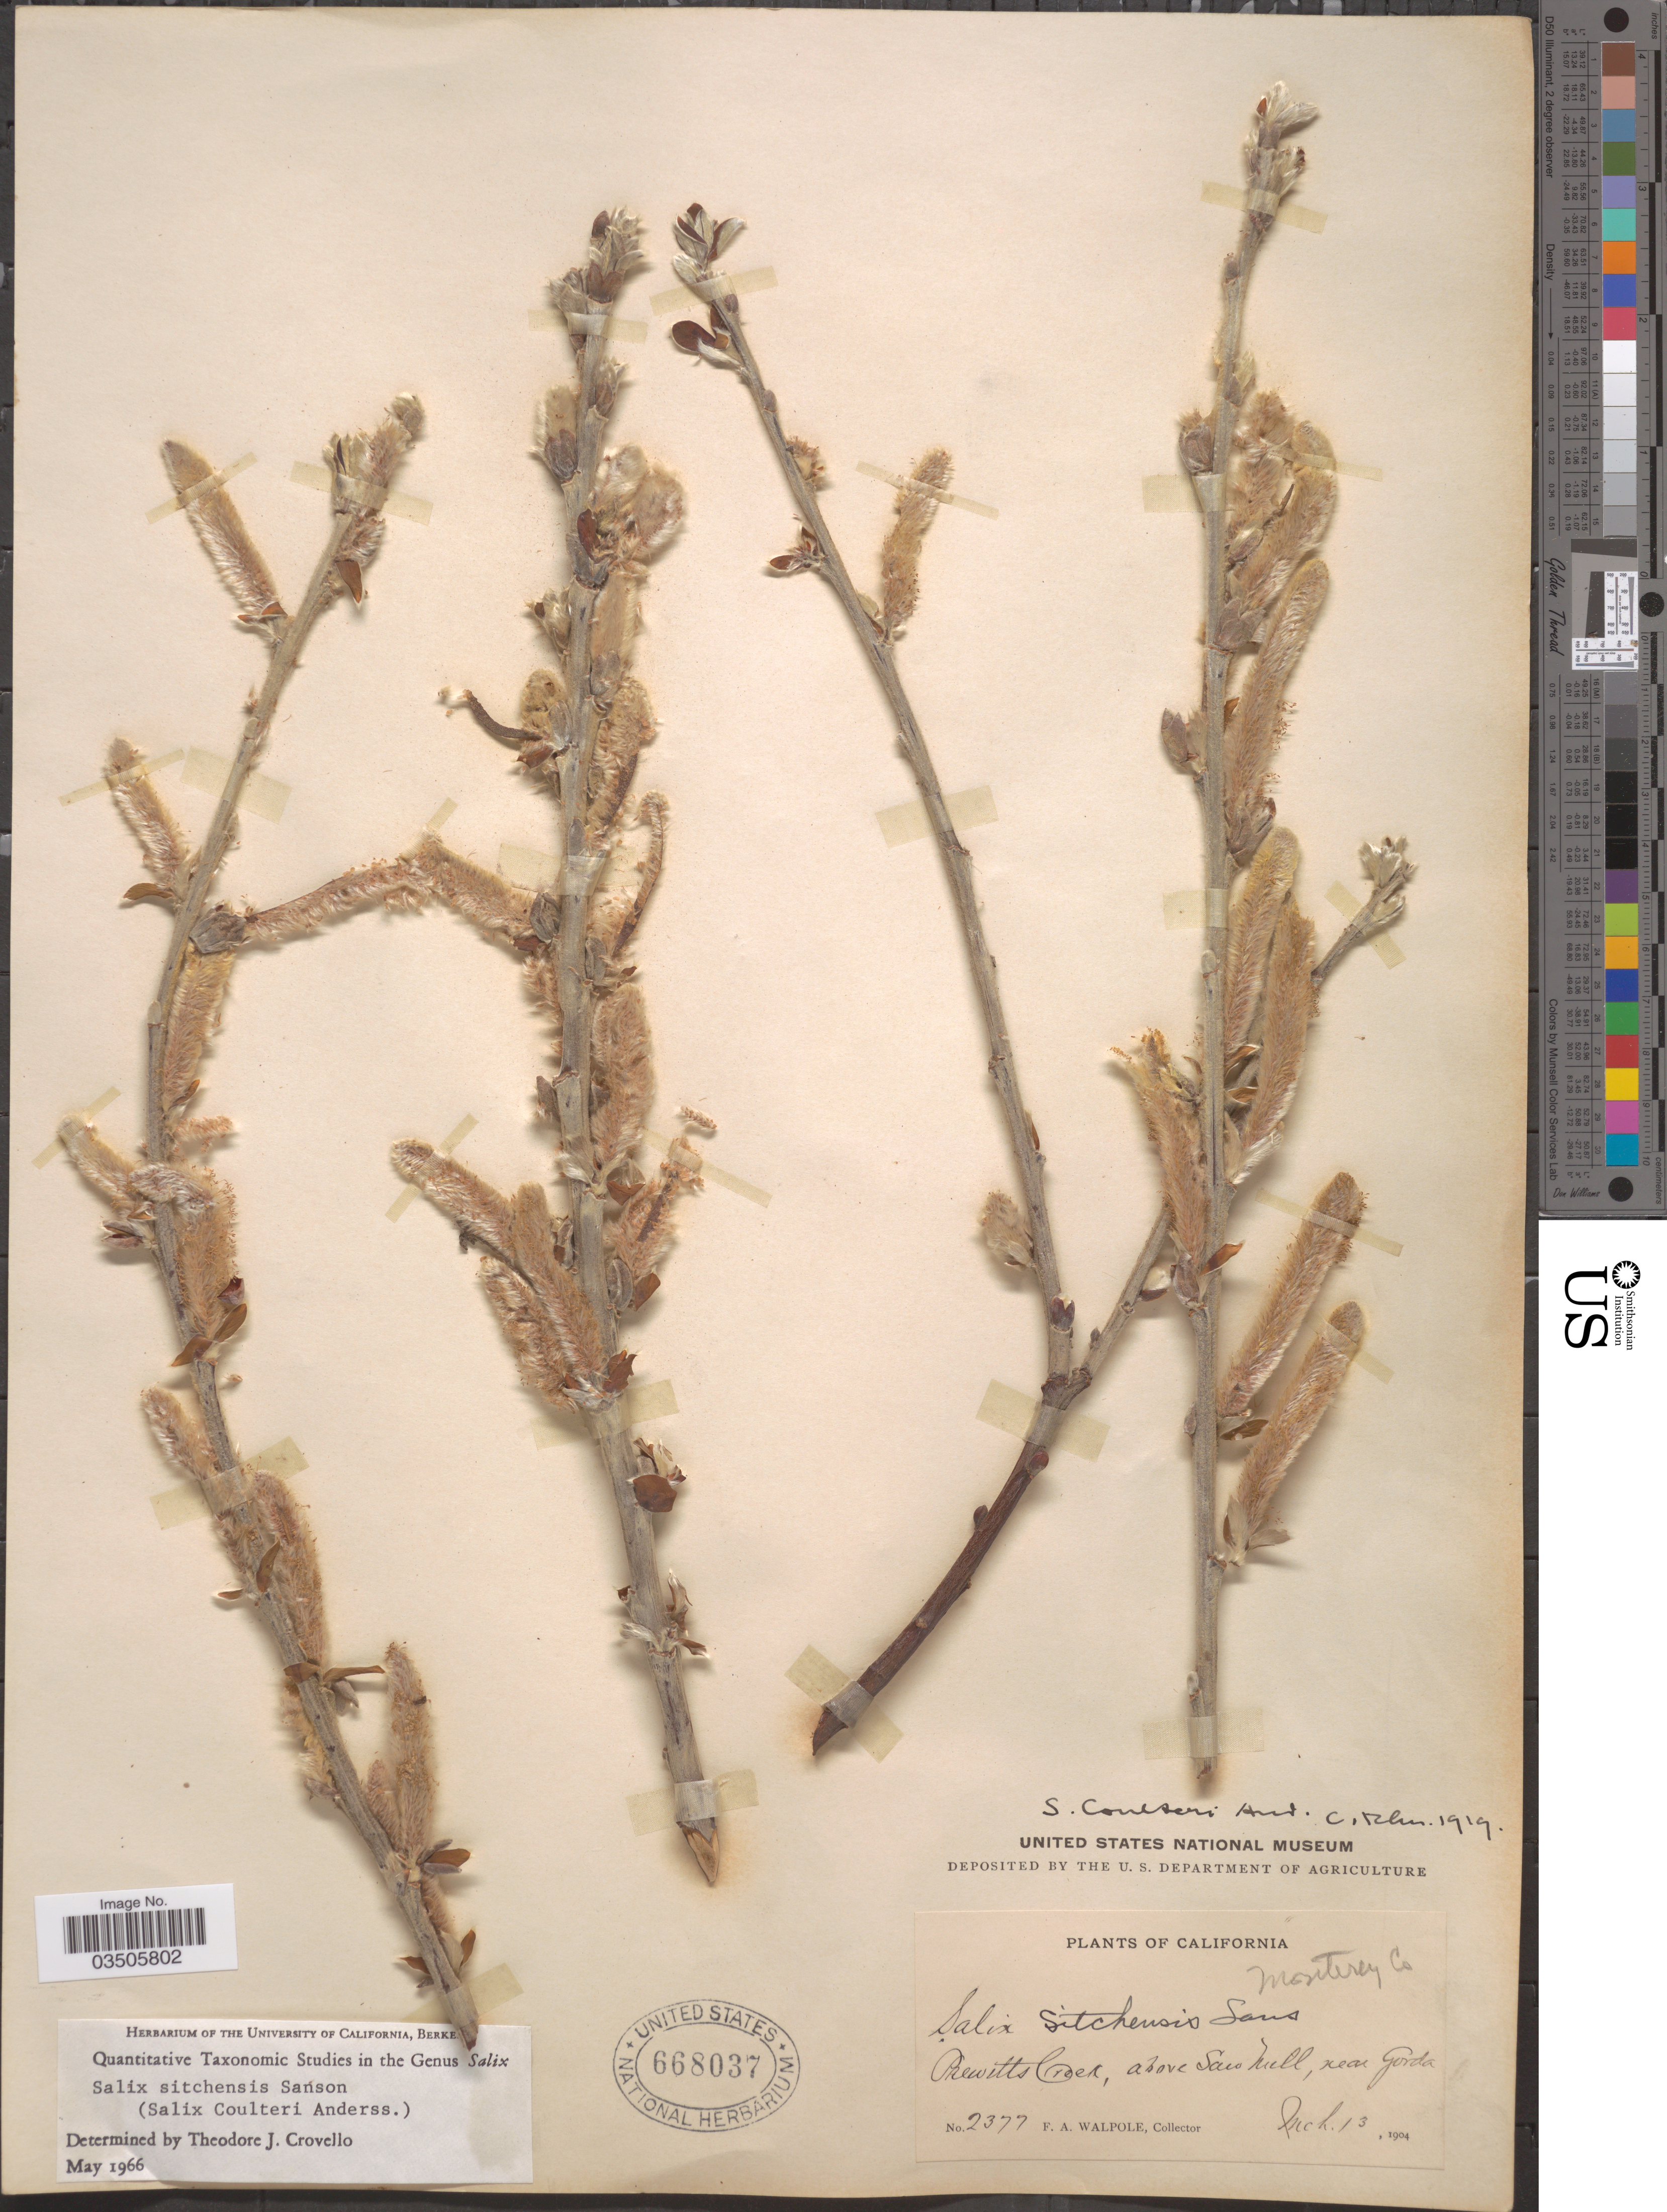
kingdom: Plantae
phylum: Tracheophyta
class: Magnoliopsida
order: Malpighiales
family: Salicaceae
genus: Salix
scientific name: Salix sitchensis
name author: Sanson ex Bong.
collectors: F. Walpole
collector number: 2377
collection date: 1904-03-13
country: United States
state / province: California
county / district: Monterey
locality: Prewitt's Creek, above Sawmill, near Gorda. Monterey Co.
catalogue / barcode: US 668037